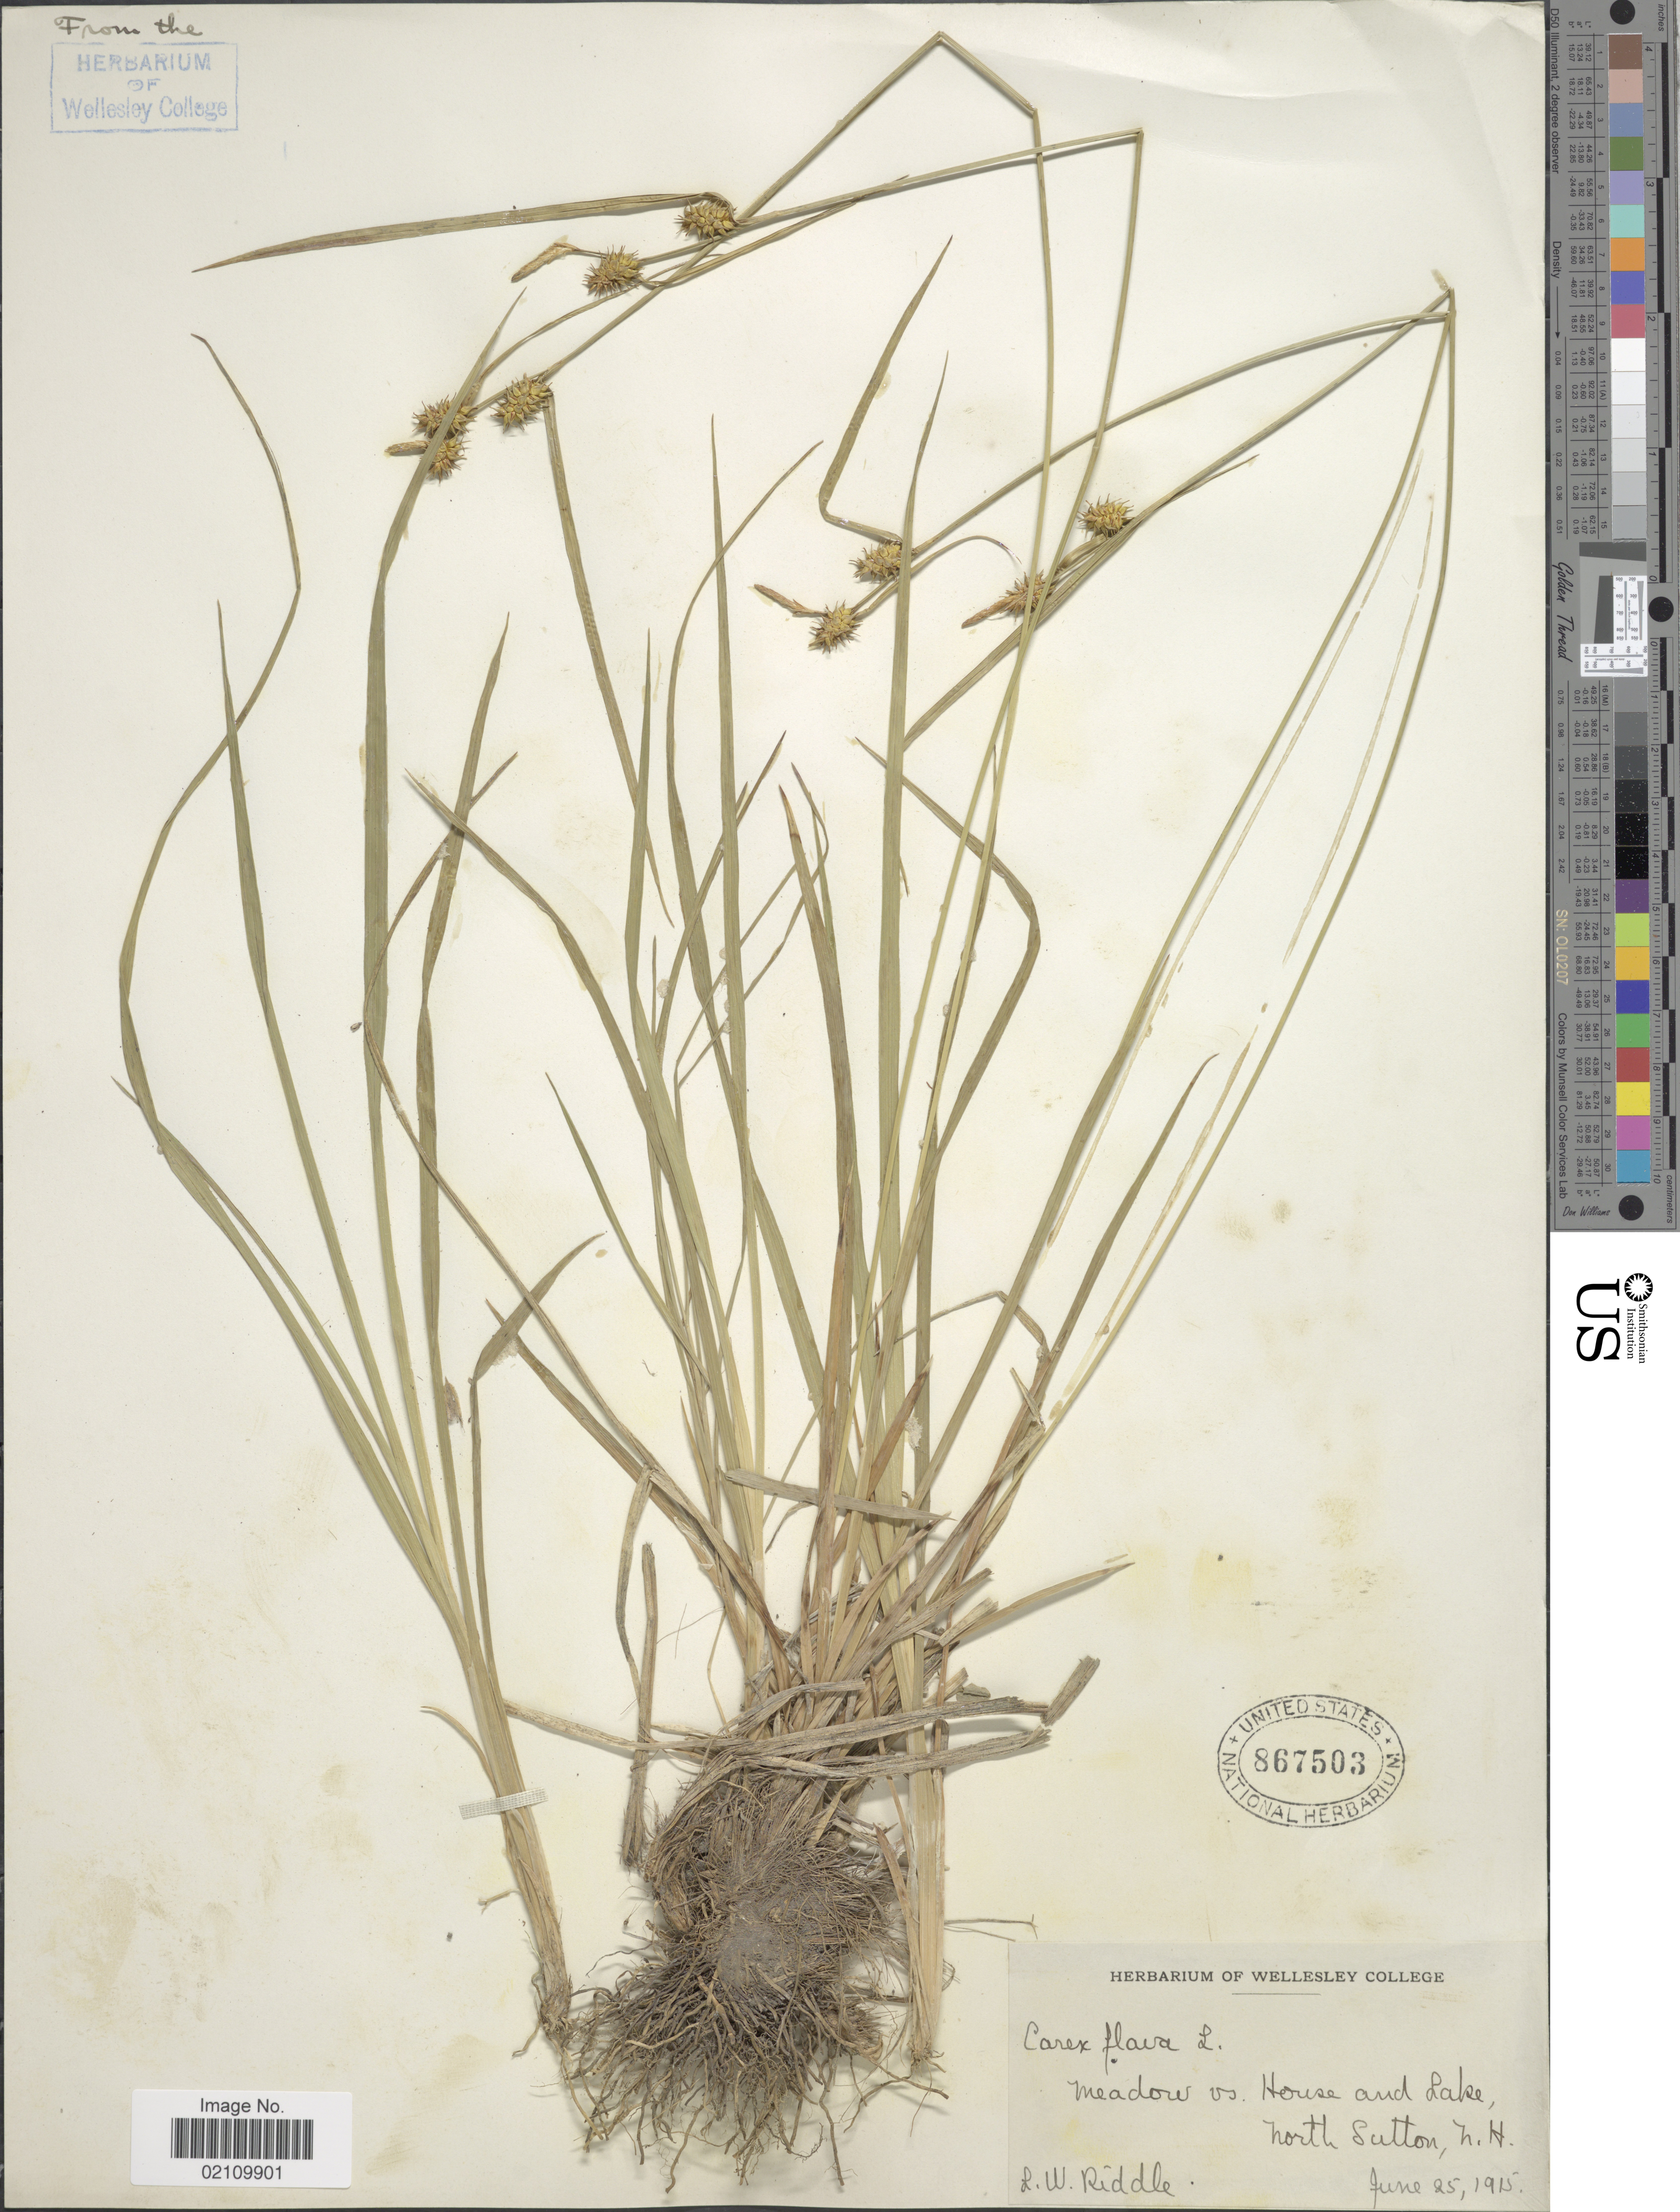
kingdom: Plantae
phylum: Tracheophyta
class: Liliopsida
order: Poales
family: Cyperaceae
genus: Carex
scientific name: Carex flava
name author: L.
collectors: L. W. Riddle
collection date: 1915-06-25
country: United States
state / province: New Hampshire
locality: Meadow of House and Lake, North Sutton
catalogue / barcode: US 867503